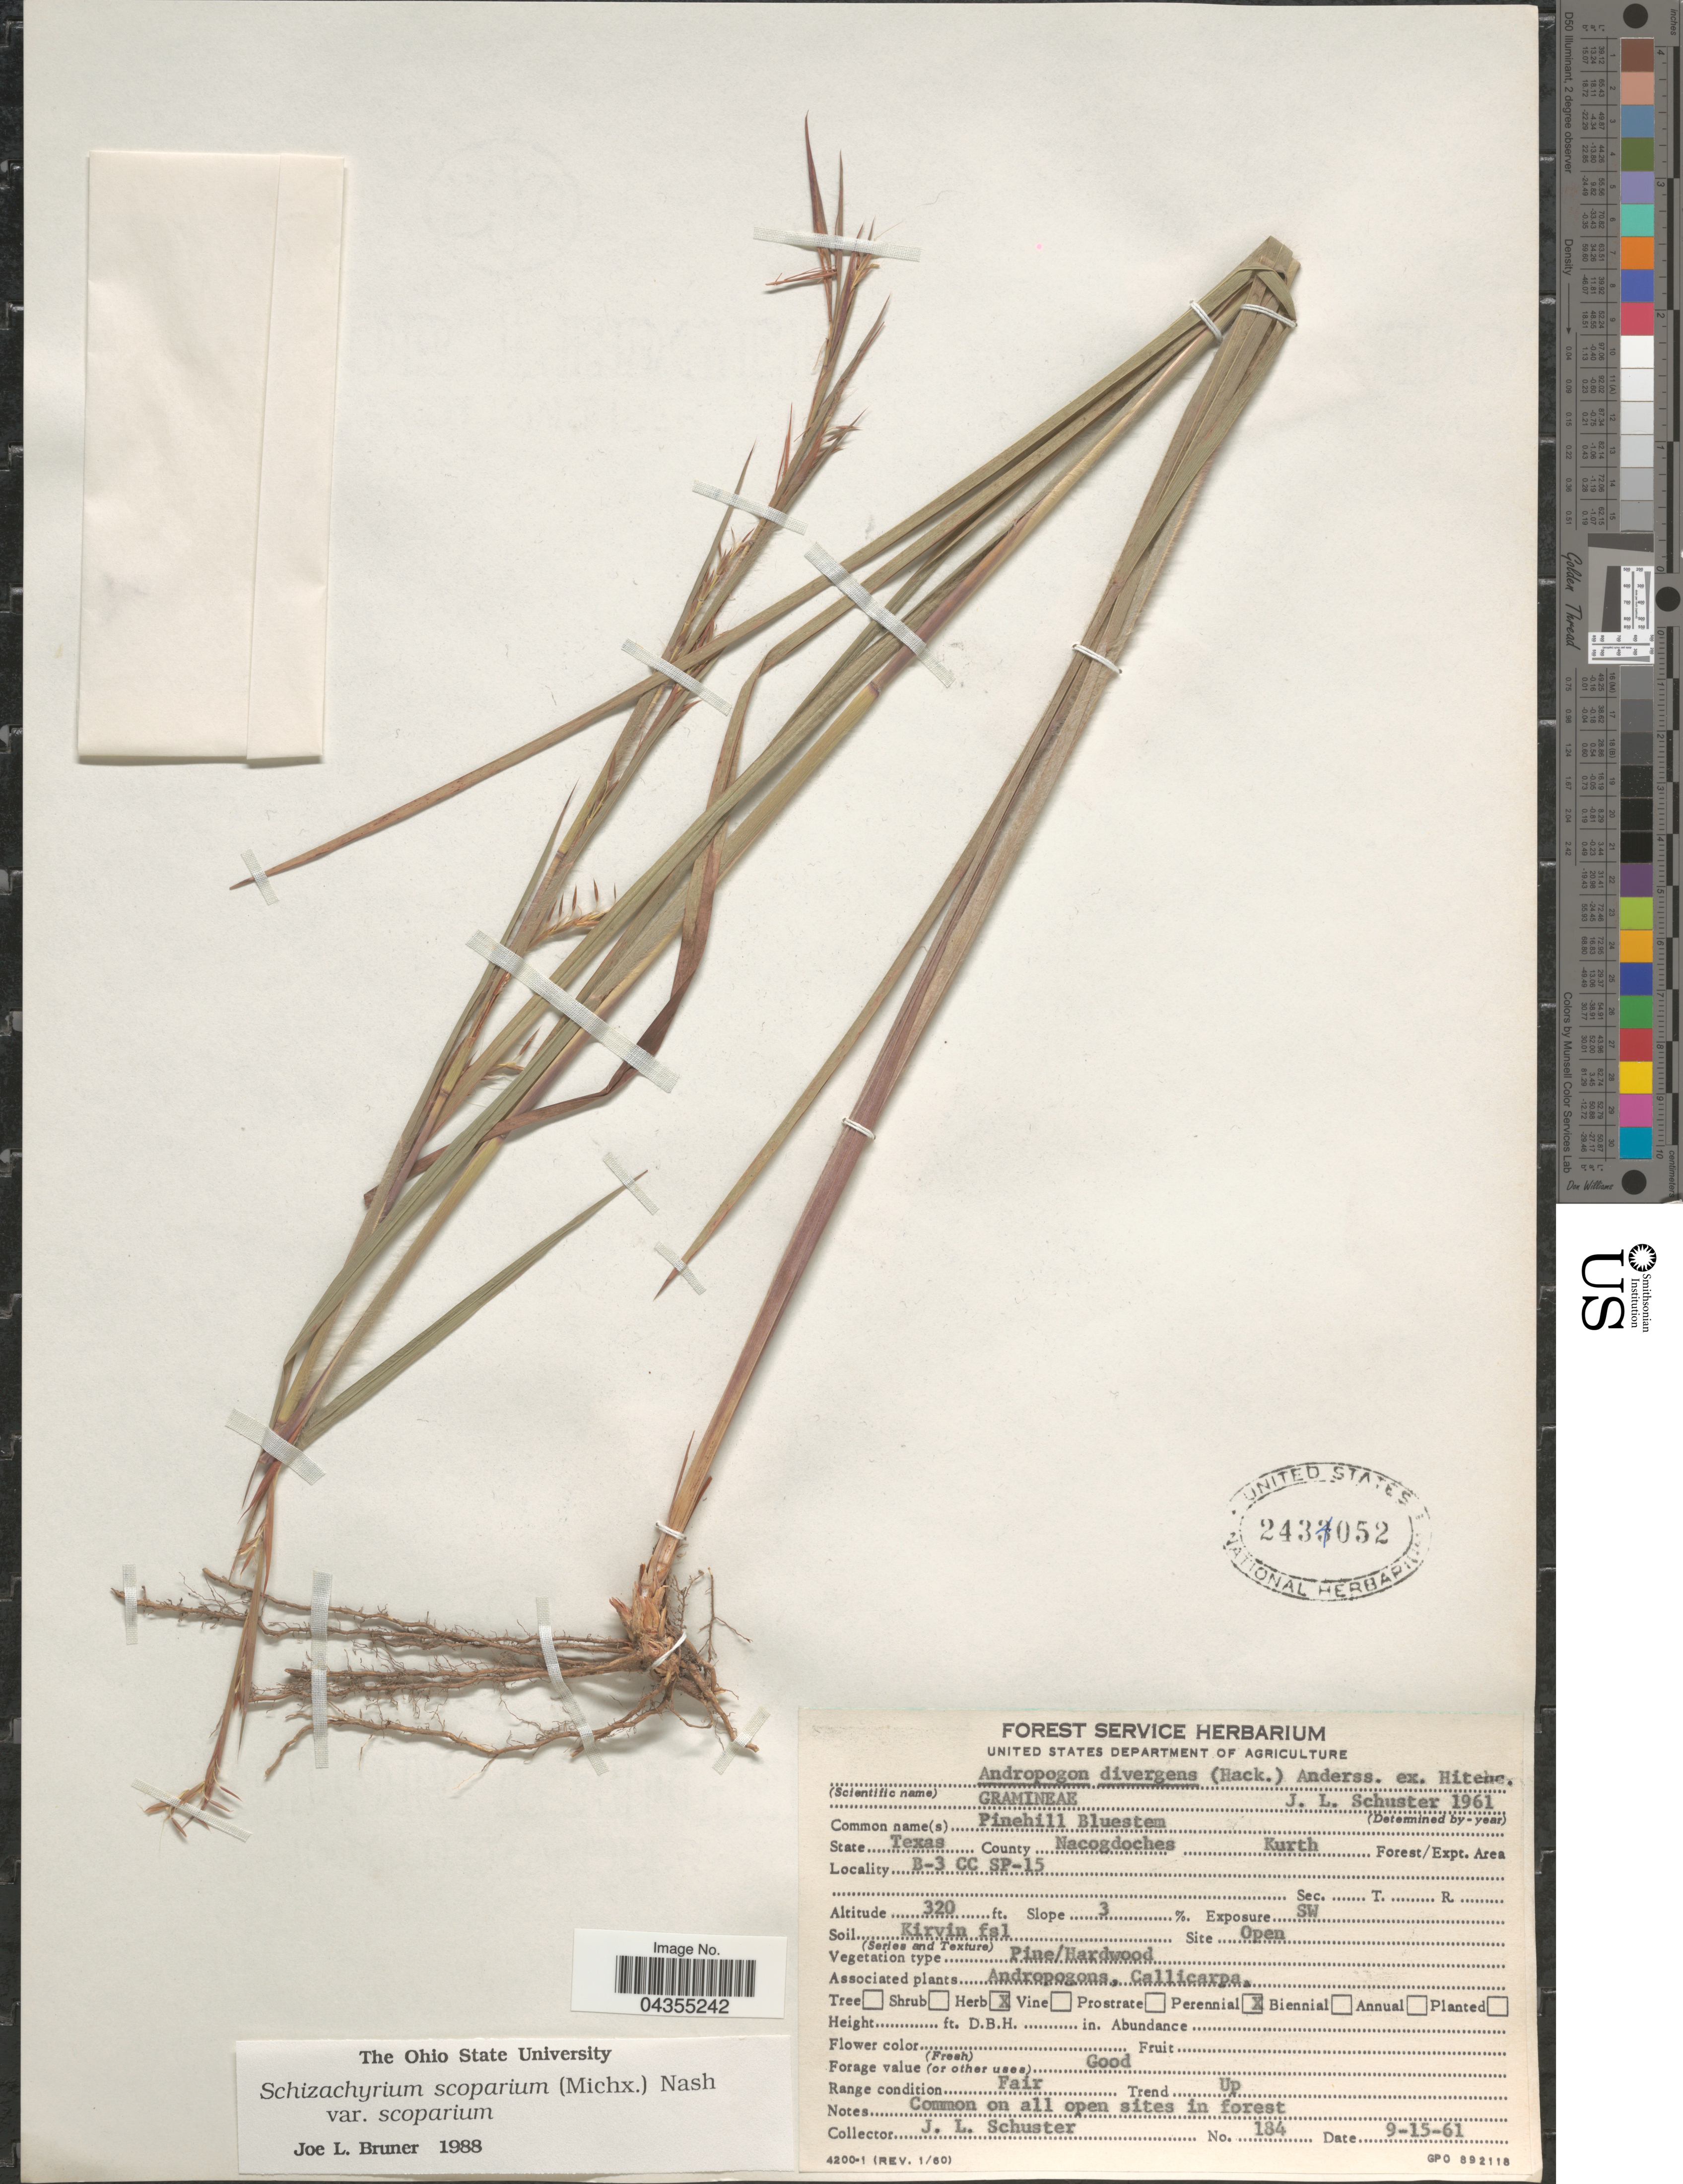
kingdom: Plantae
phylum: Tracheophyta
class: Liliopsida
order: Poales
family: Poaceae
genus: Schizachyrium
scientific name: Schizachyrium scoparium var. scoparium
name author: (Michx.) Nash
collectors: J. Schuster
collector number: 184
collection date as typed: Transcribed d/m/y: 15/9/61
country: United States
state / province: Texas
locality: County Nacogdoches. Kurth Forest/Expt.Area. B-3 CC SP-15.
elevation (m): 98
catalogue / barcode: US 2434052